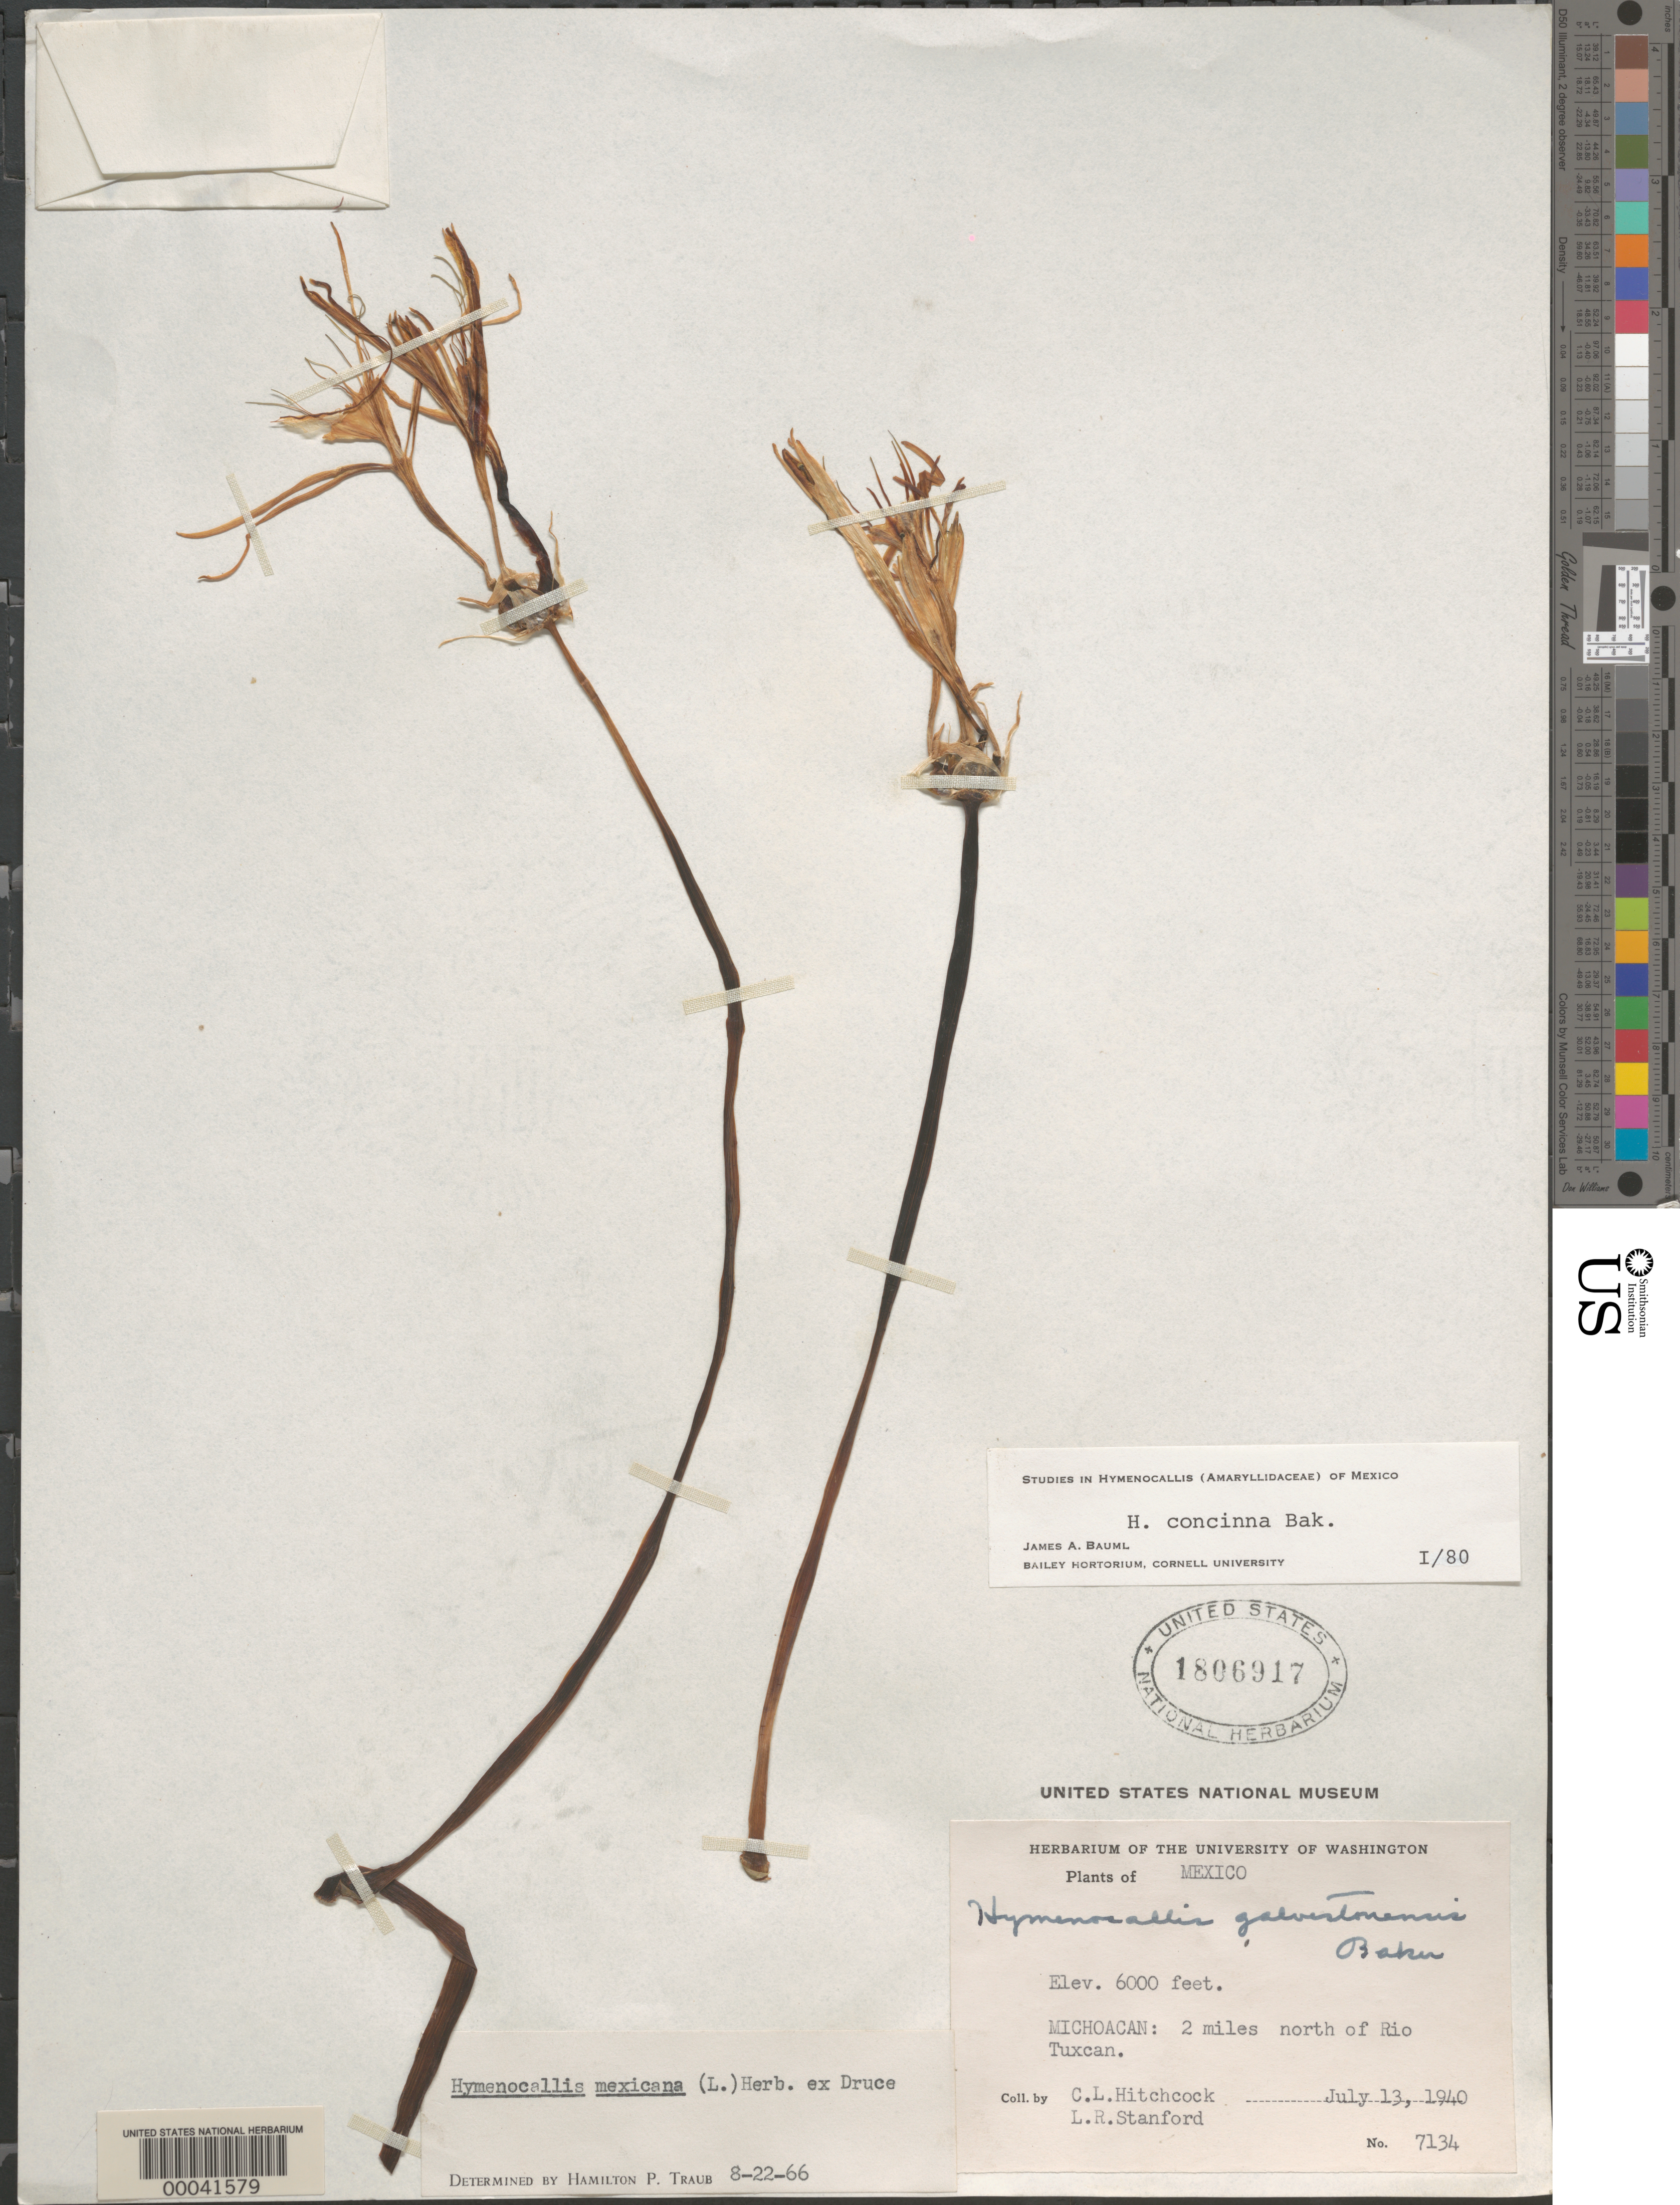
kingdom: Plantae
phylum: Tracheophyta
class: Liliopsida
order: Asparagales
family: Amaryllidaceae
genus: Hymenocallis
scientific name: Hymenocallis concinna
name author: Baker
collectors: A. S. Hitchcock & L. R. Stanford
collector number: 7134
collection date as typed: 13 Jul 1940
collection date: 1940-07-13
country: Mexico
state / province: Michoacán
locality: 2 mi. N of Rio Tuxcan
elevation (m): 1829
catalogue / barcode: US 1806917